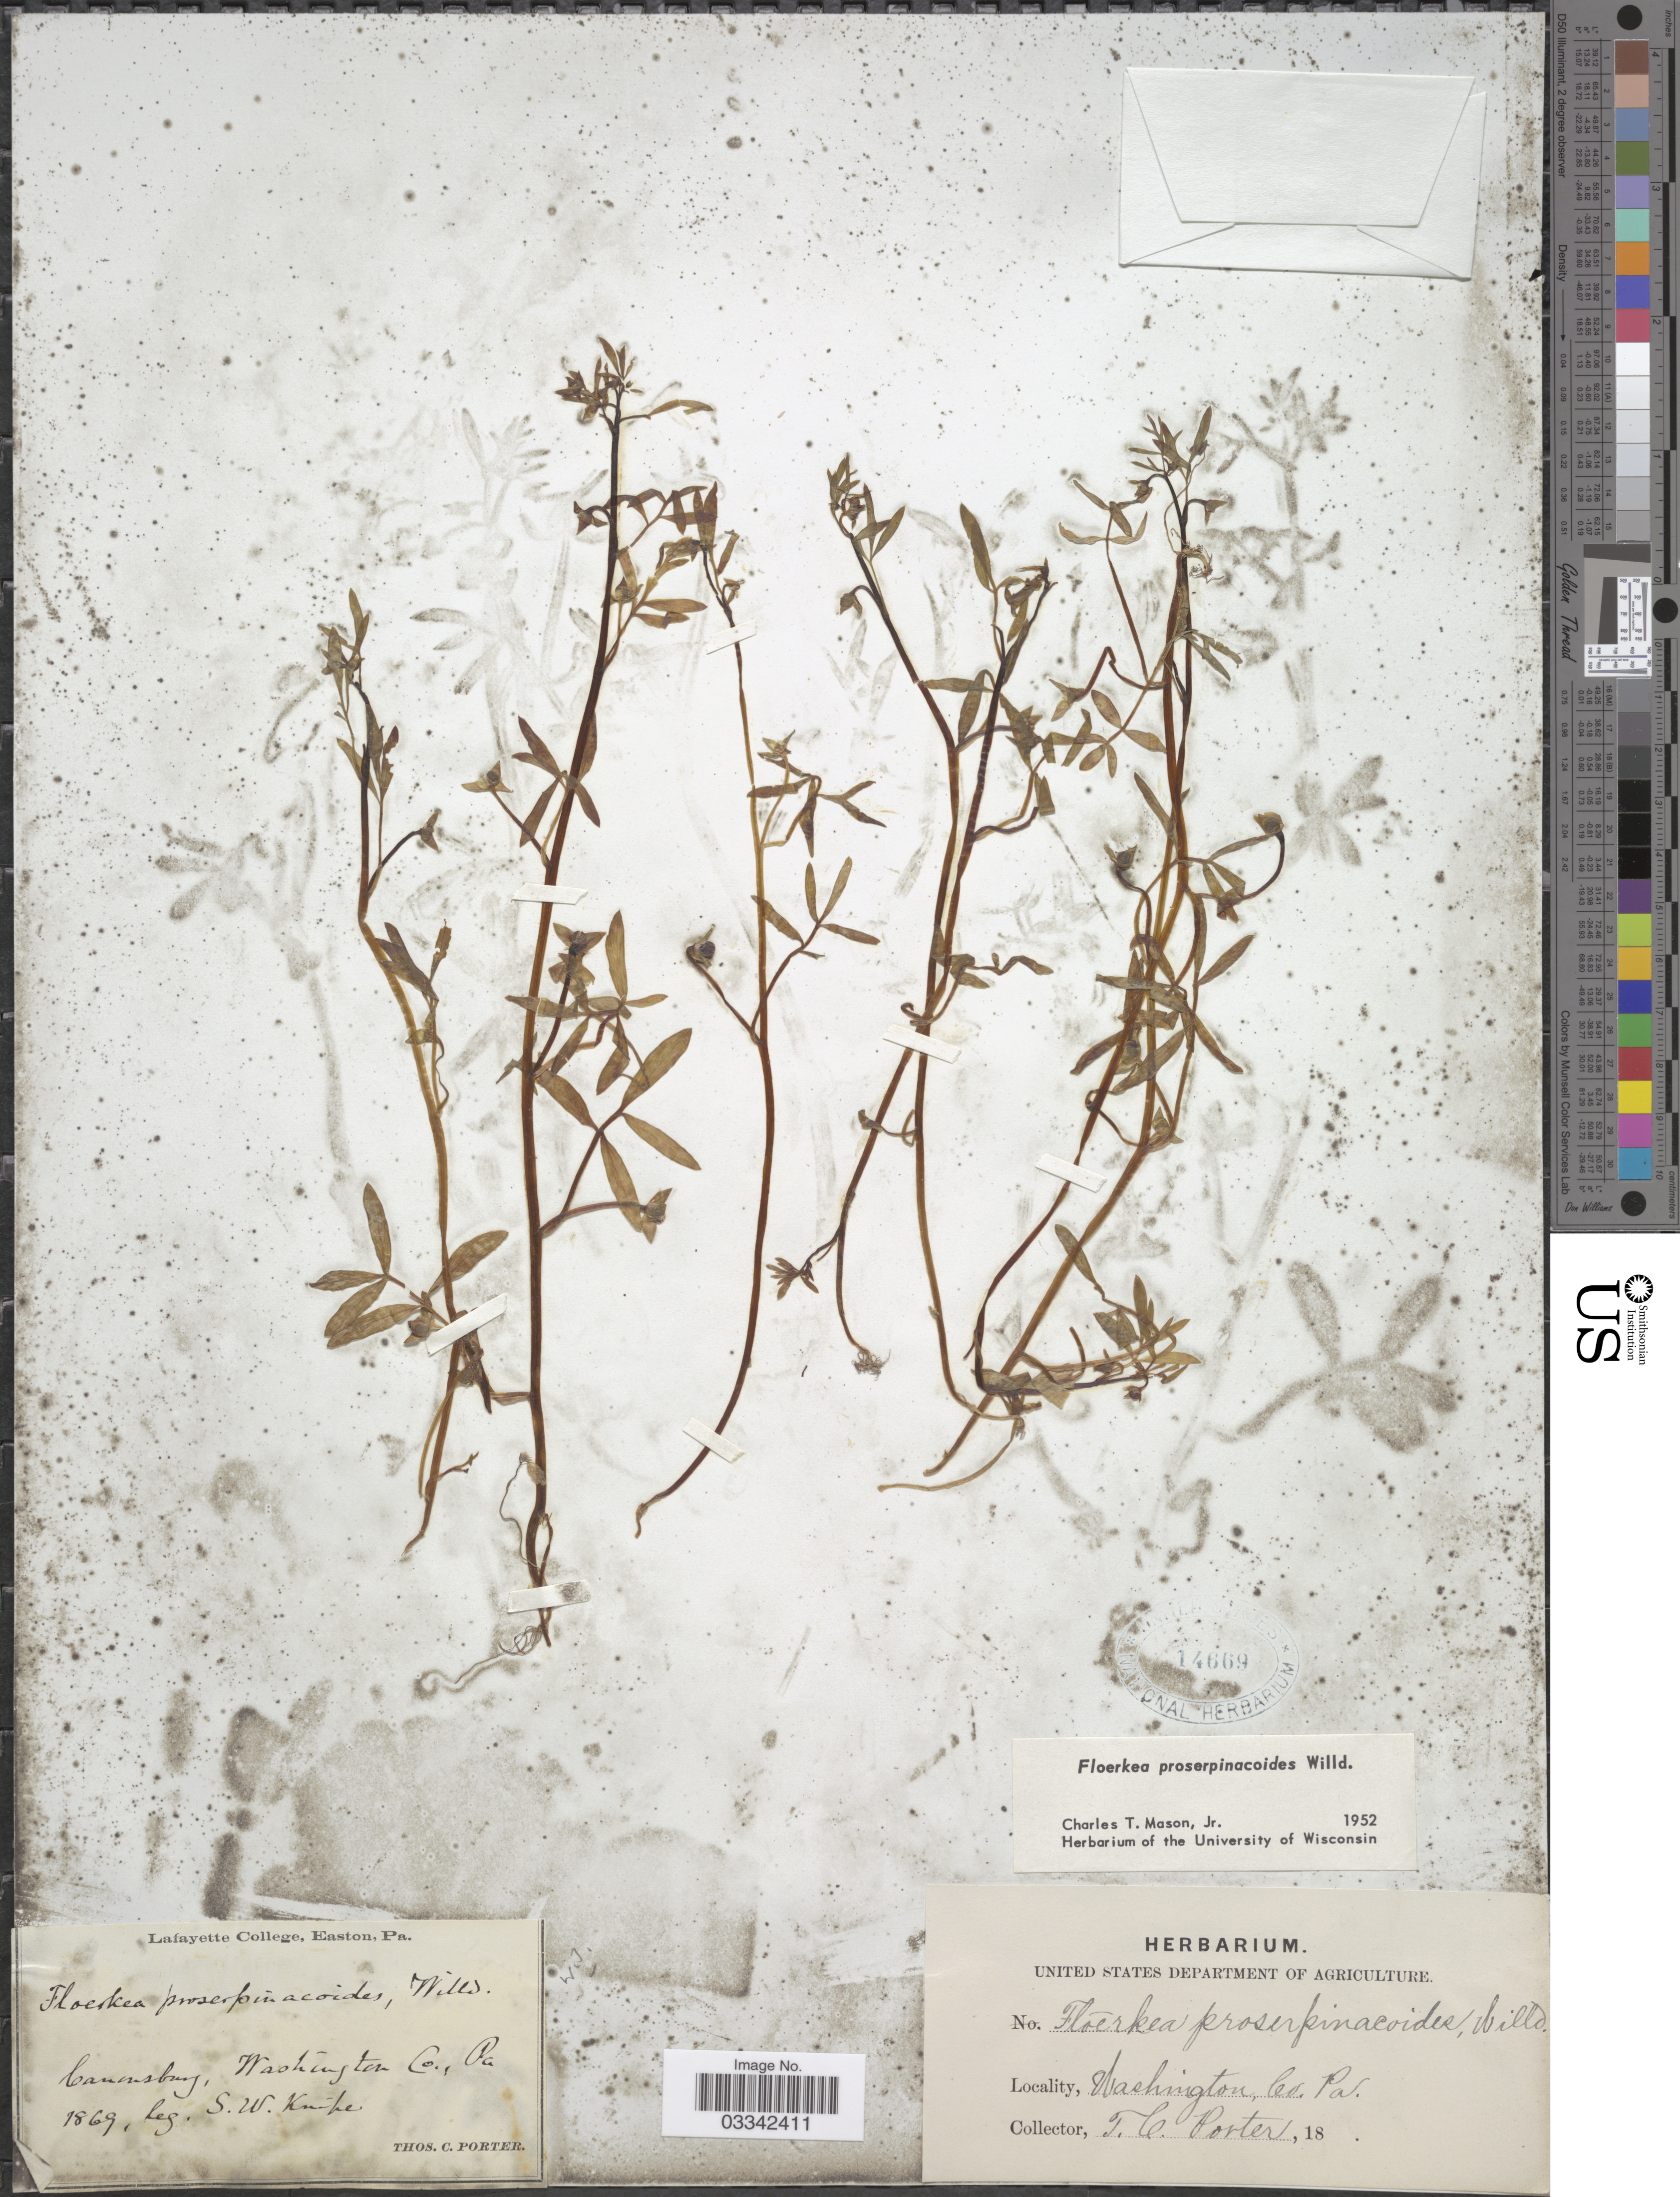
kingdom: Plantae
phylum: Tracheophyta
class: Magnoliopsida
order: Brassicales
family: Limnanthaceae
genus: Floerkea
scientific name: Floerkea proserpinacoides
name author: Willd.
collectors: T. Porter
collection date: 1869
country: United States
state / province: Pennsylvania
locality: Canonsburg, Washington Co.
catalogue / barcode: US 14669